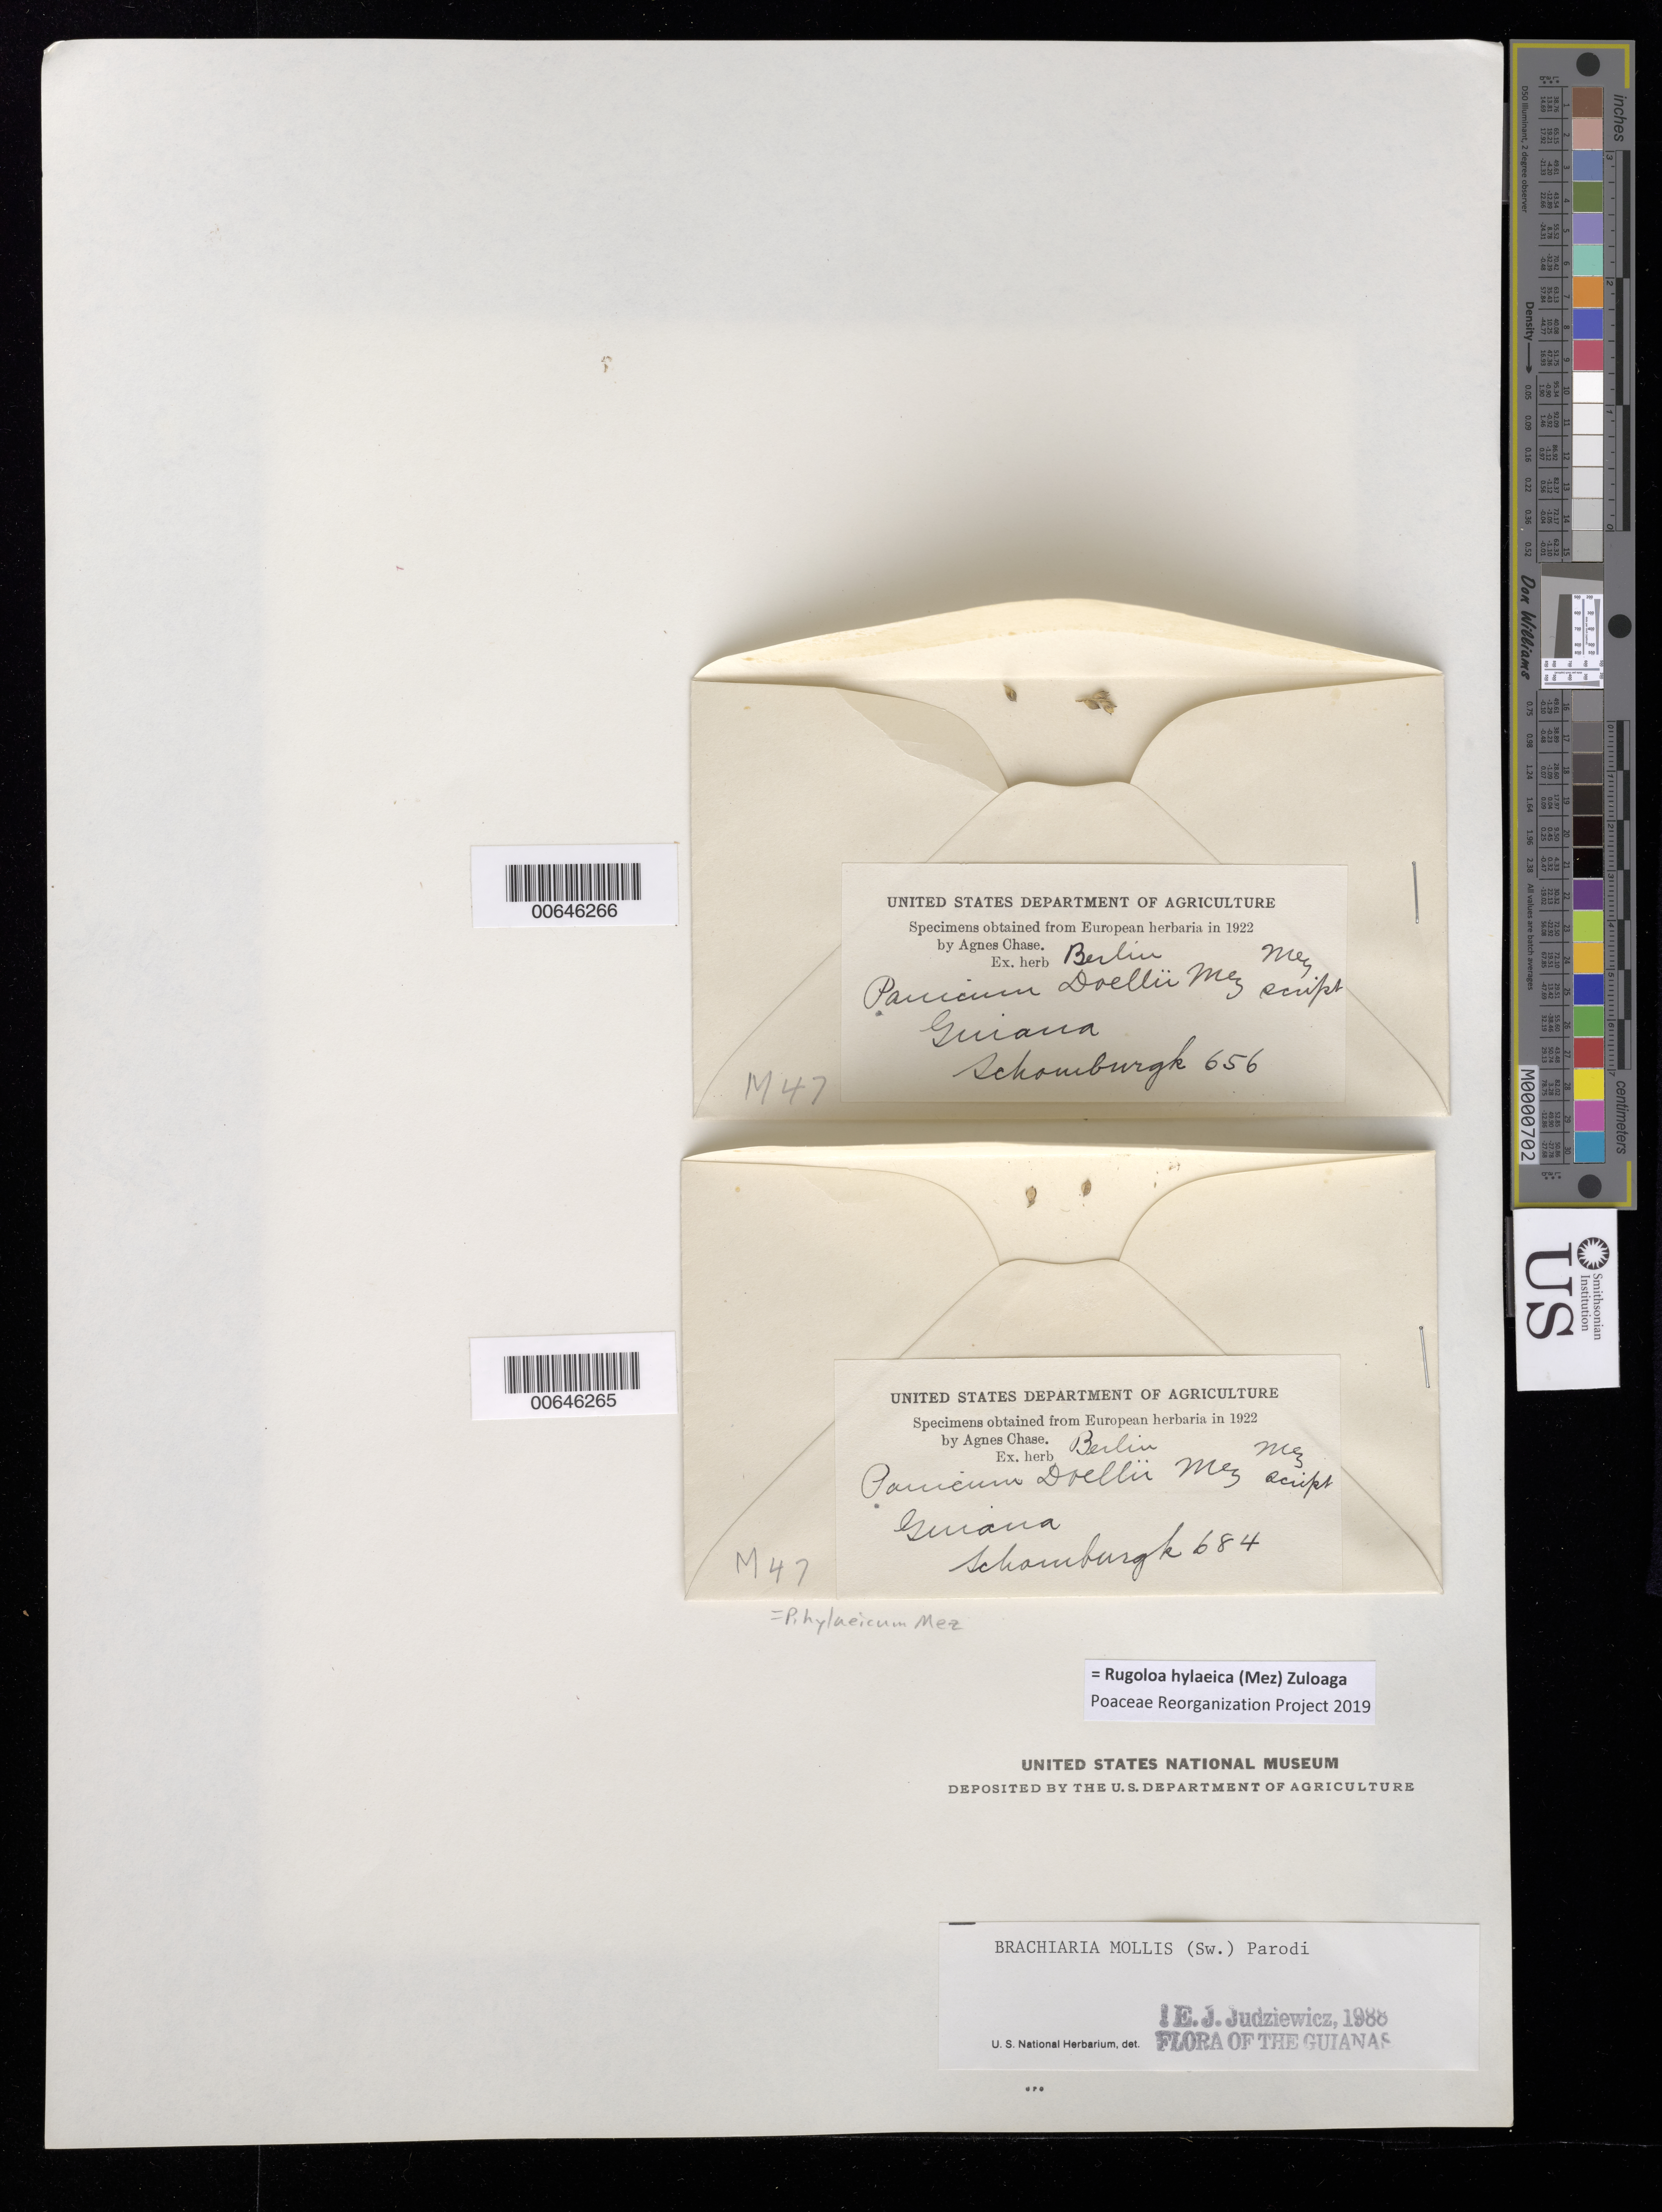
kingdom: Plantae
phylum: Tracheophyta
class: Liliopsida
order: Poales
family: Poaceae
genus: Panicum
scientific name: Panicum doellii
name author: Mez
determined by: Judziewicz, E. J.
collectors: R. H. Schomburgk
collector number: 684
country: Guyana